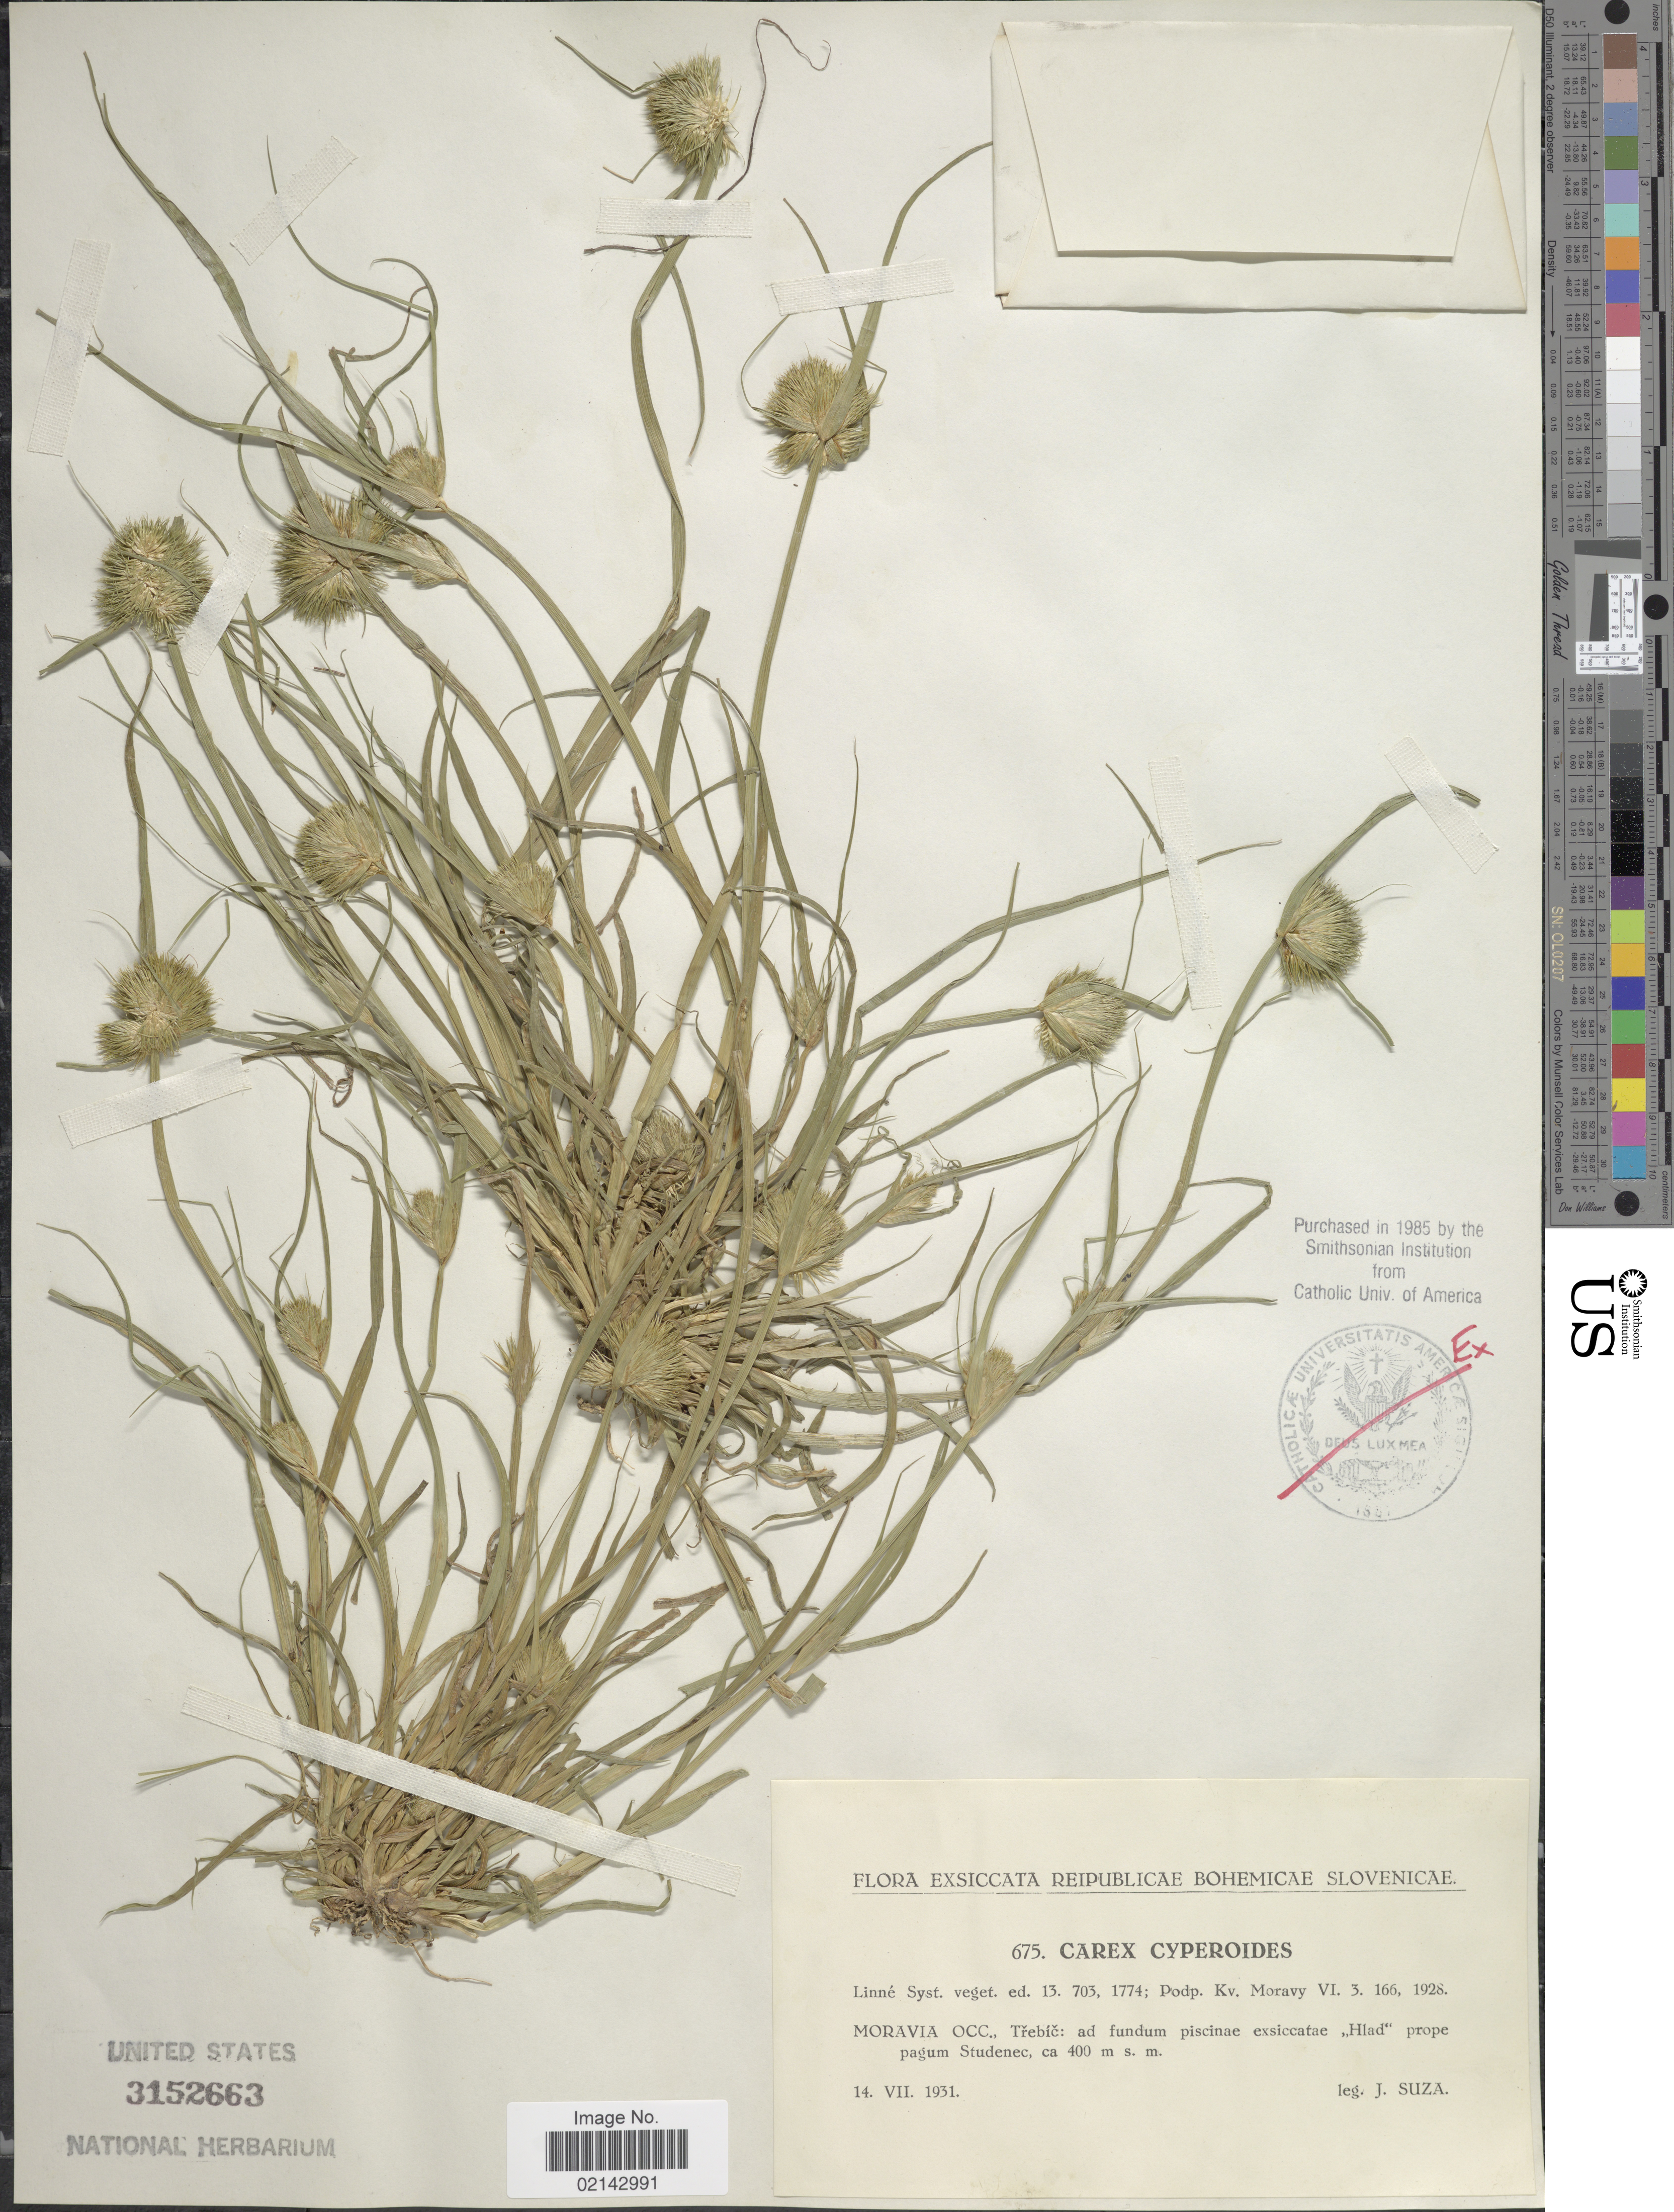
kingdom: Plantae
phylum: Tracheophyta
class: Liliopsida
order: Poales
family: Cyperaceae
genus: Carex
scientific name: Carex bohemica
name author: Schreb.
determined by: Strong, Mark T., (BOT), Smithsonian Institution - National Museum of Natural History (UNITED STATES)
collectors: J. Suza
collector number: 675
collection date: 1931-07-14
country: Czechia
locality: Reipublicae Bohemicae Slovenicae, Moravia Occ., Trebic: ad fundum piscinae "Hlad"prope pagum Studenec.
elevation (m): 400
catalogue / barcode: US 3152663